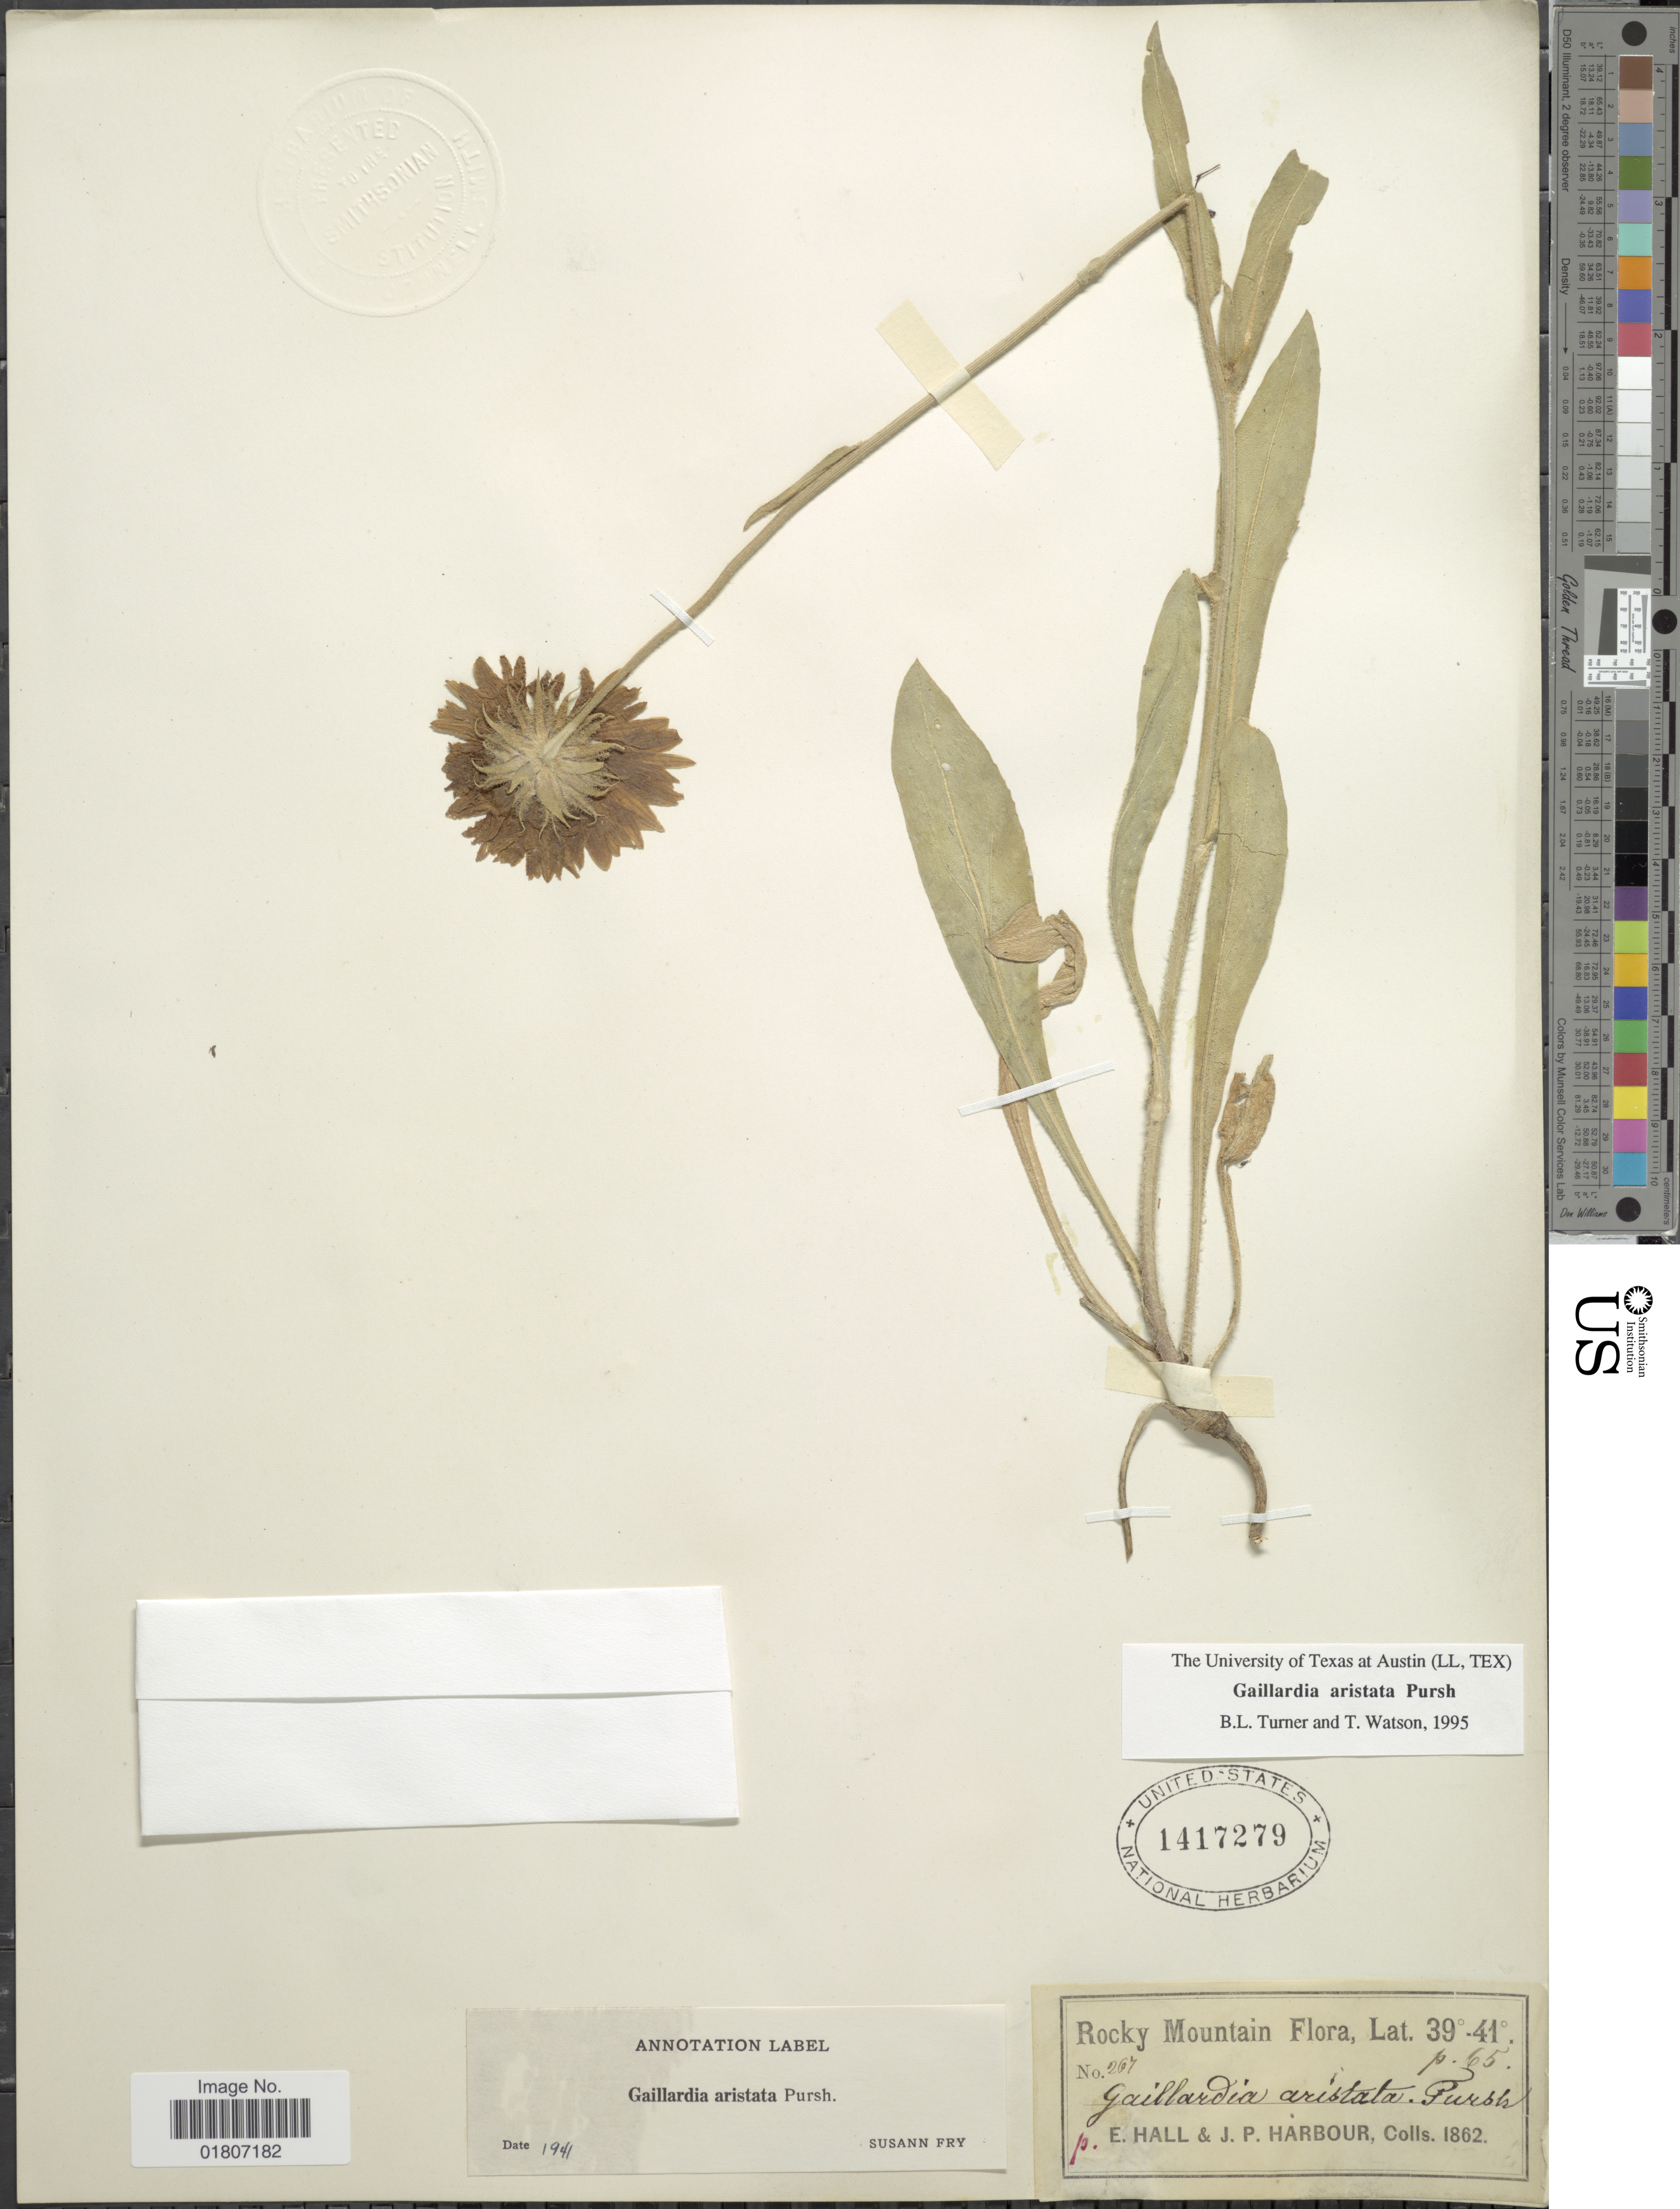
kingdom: Plantae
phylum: Tracheophyta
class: Magnoliopsida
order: Asterales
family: Asteraceae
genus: Gaillardia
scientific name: Gaillardia aristata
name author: Pursh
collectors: E. Hall & J. Harbour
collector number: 267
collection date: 1862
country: United States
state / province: Colorado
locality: Rocky Mtns.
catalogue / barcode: US 1417279